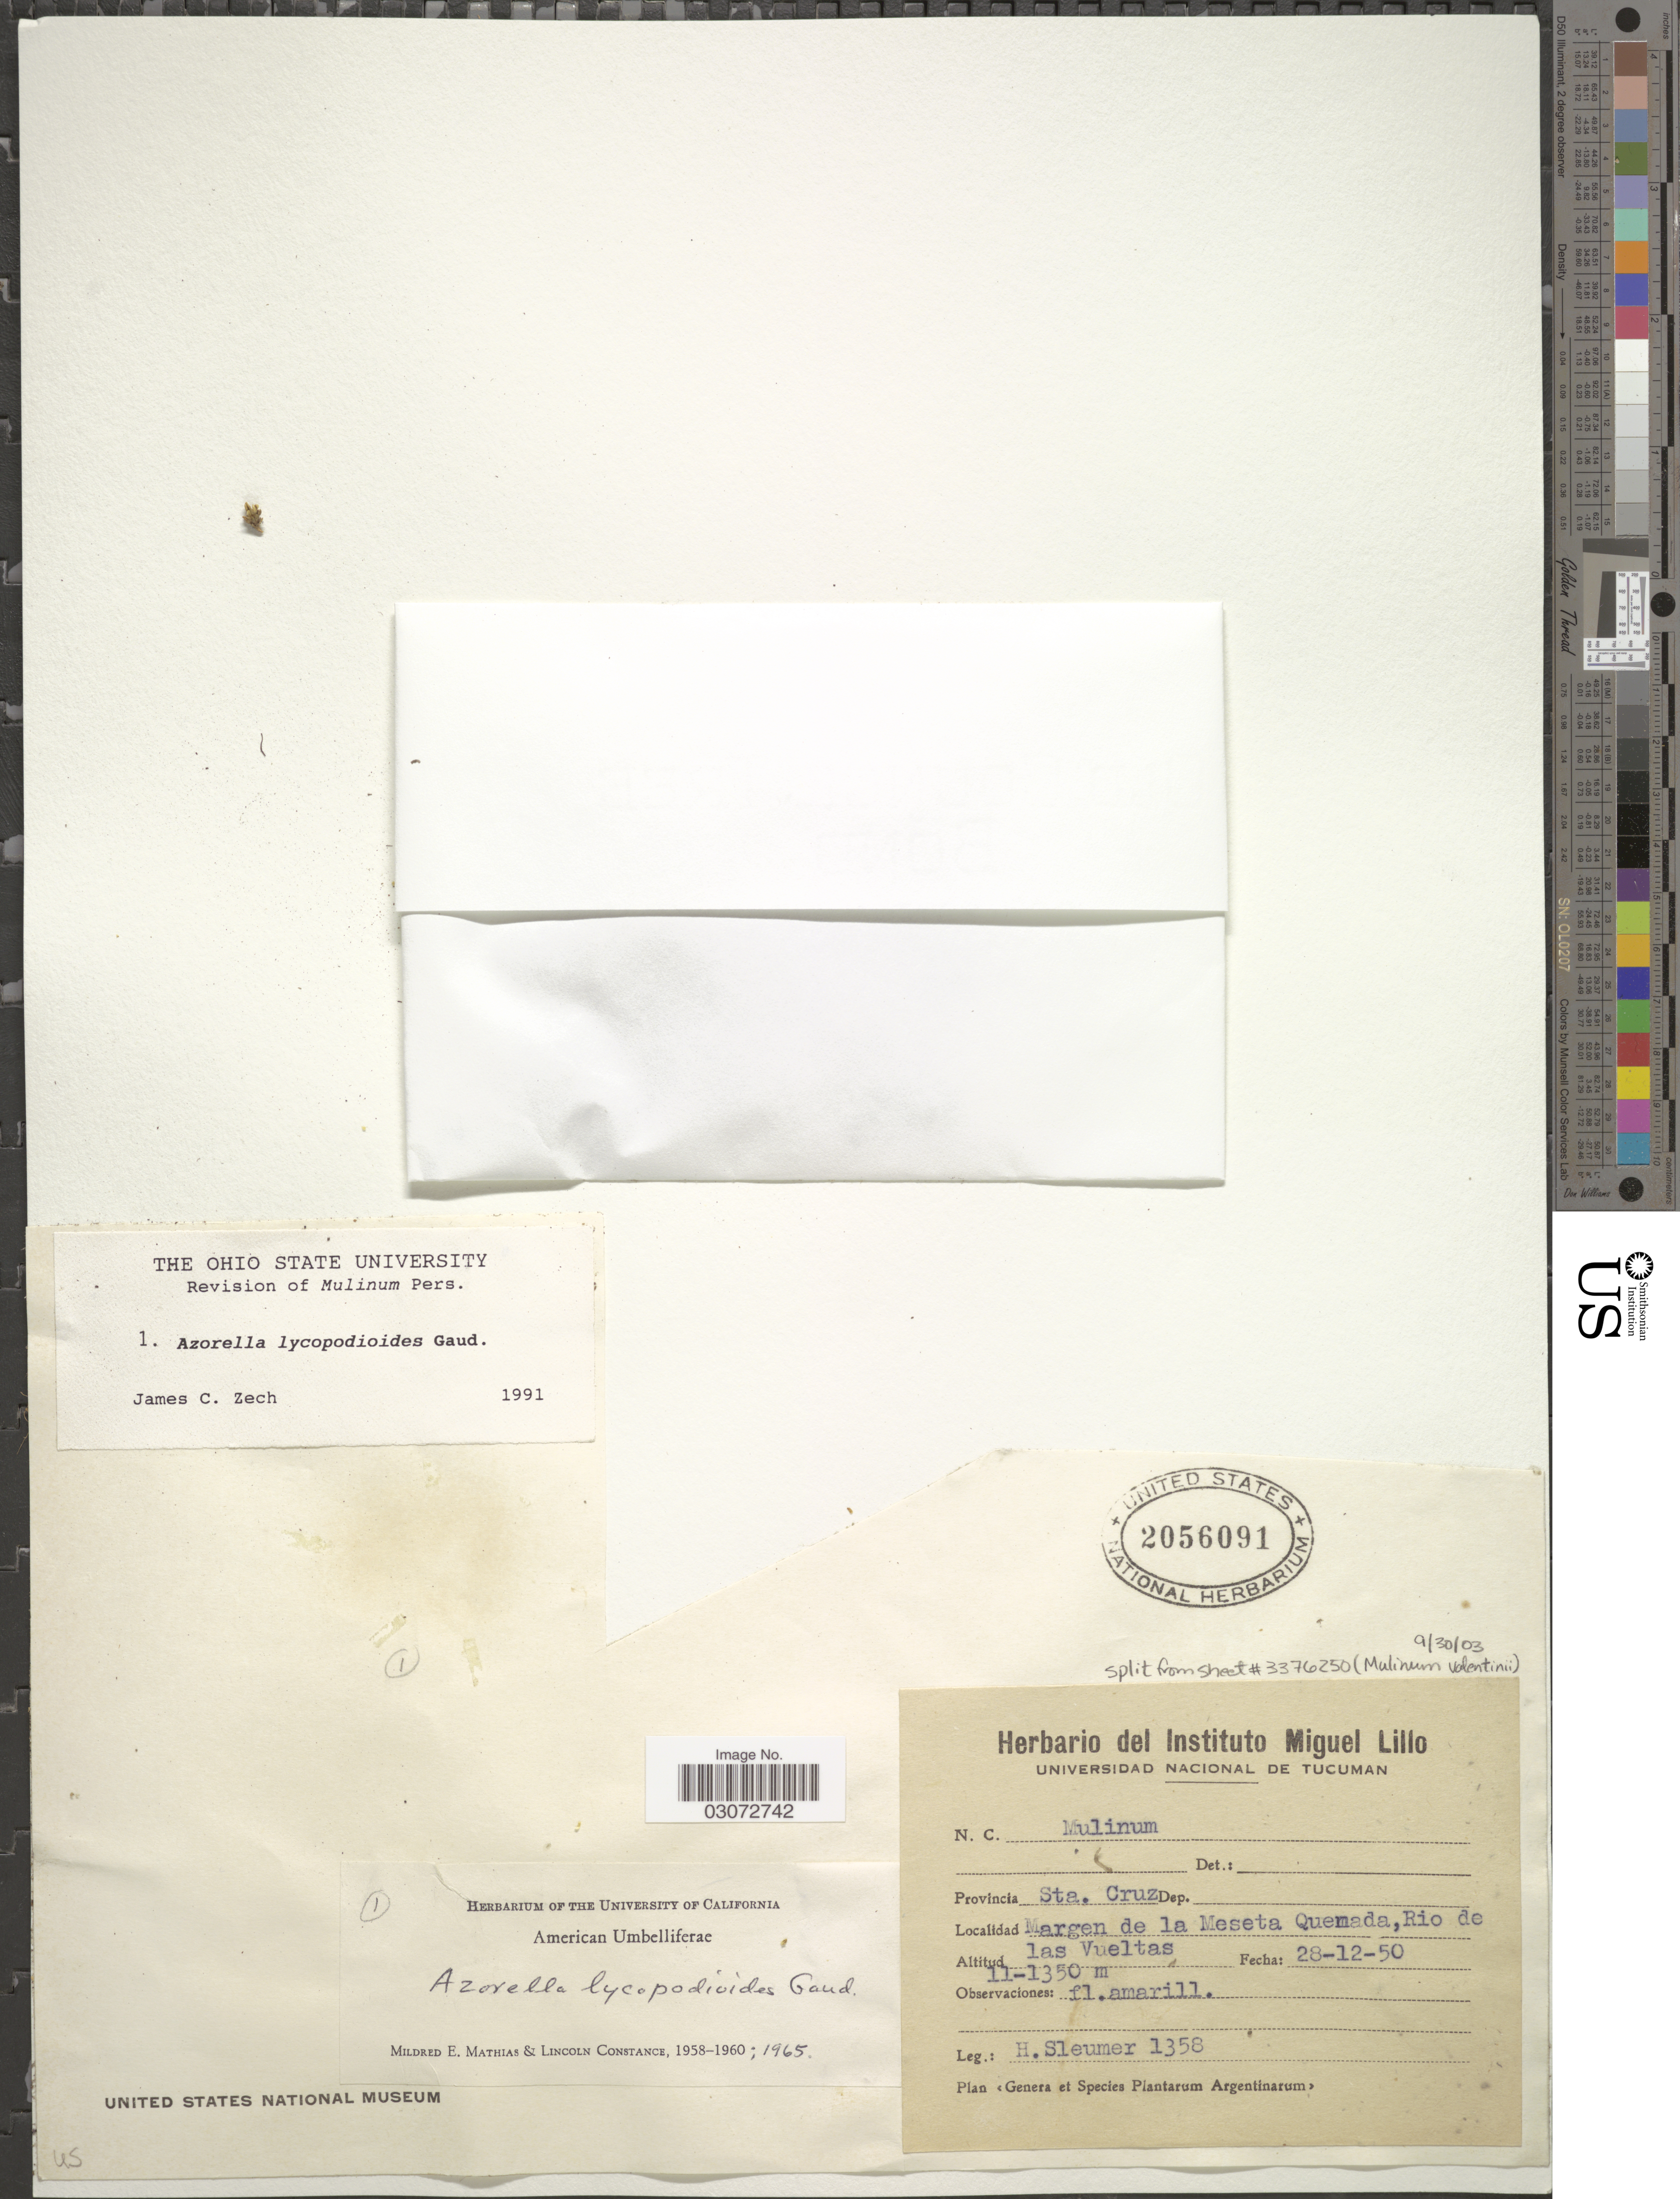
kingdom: Plantae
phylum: Tracheophyta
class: Magnoliopsida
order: Apiales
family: Apiaceae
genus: Azorella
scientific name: Azorella lycopodioides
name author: Gaudich.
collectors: H. O. Sleumer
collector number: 1358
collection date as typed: Transcribed d/m/y: 28/12/50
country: Argentina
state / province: Santa Cruz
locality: Margen de la Meseta Quemada, Rio de las Vueltas.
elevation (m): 1100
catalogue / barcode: US 2056091